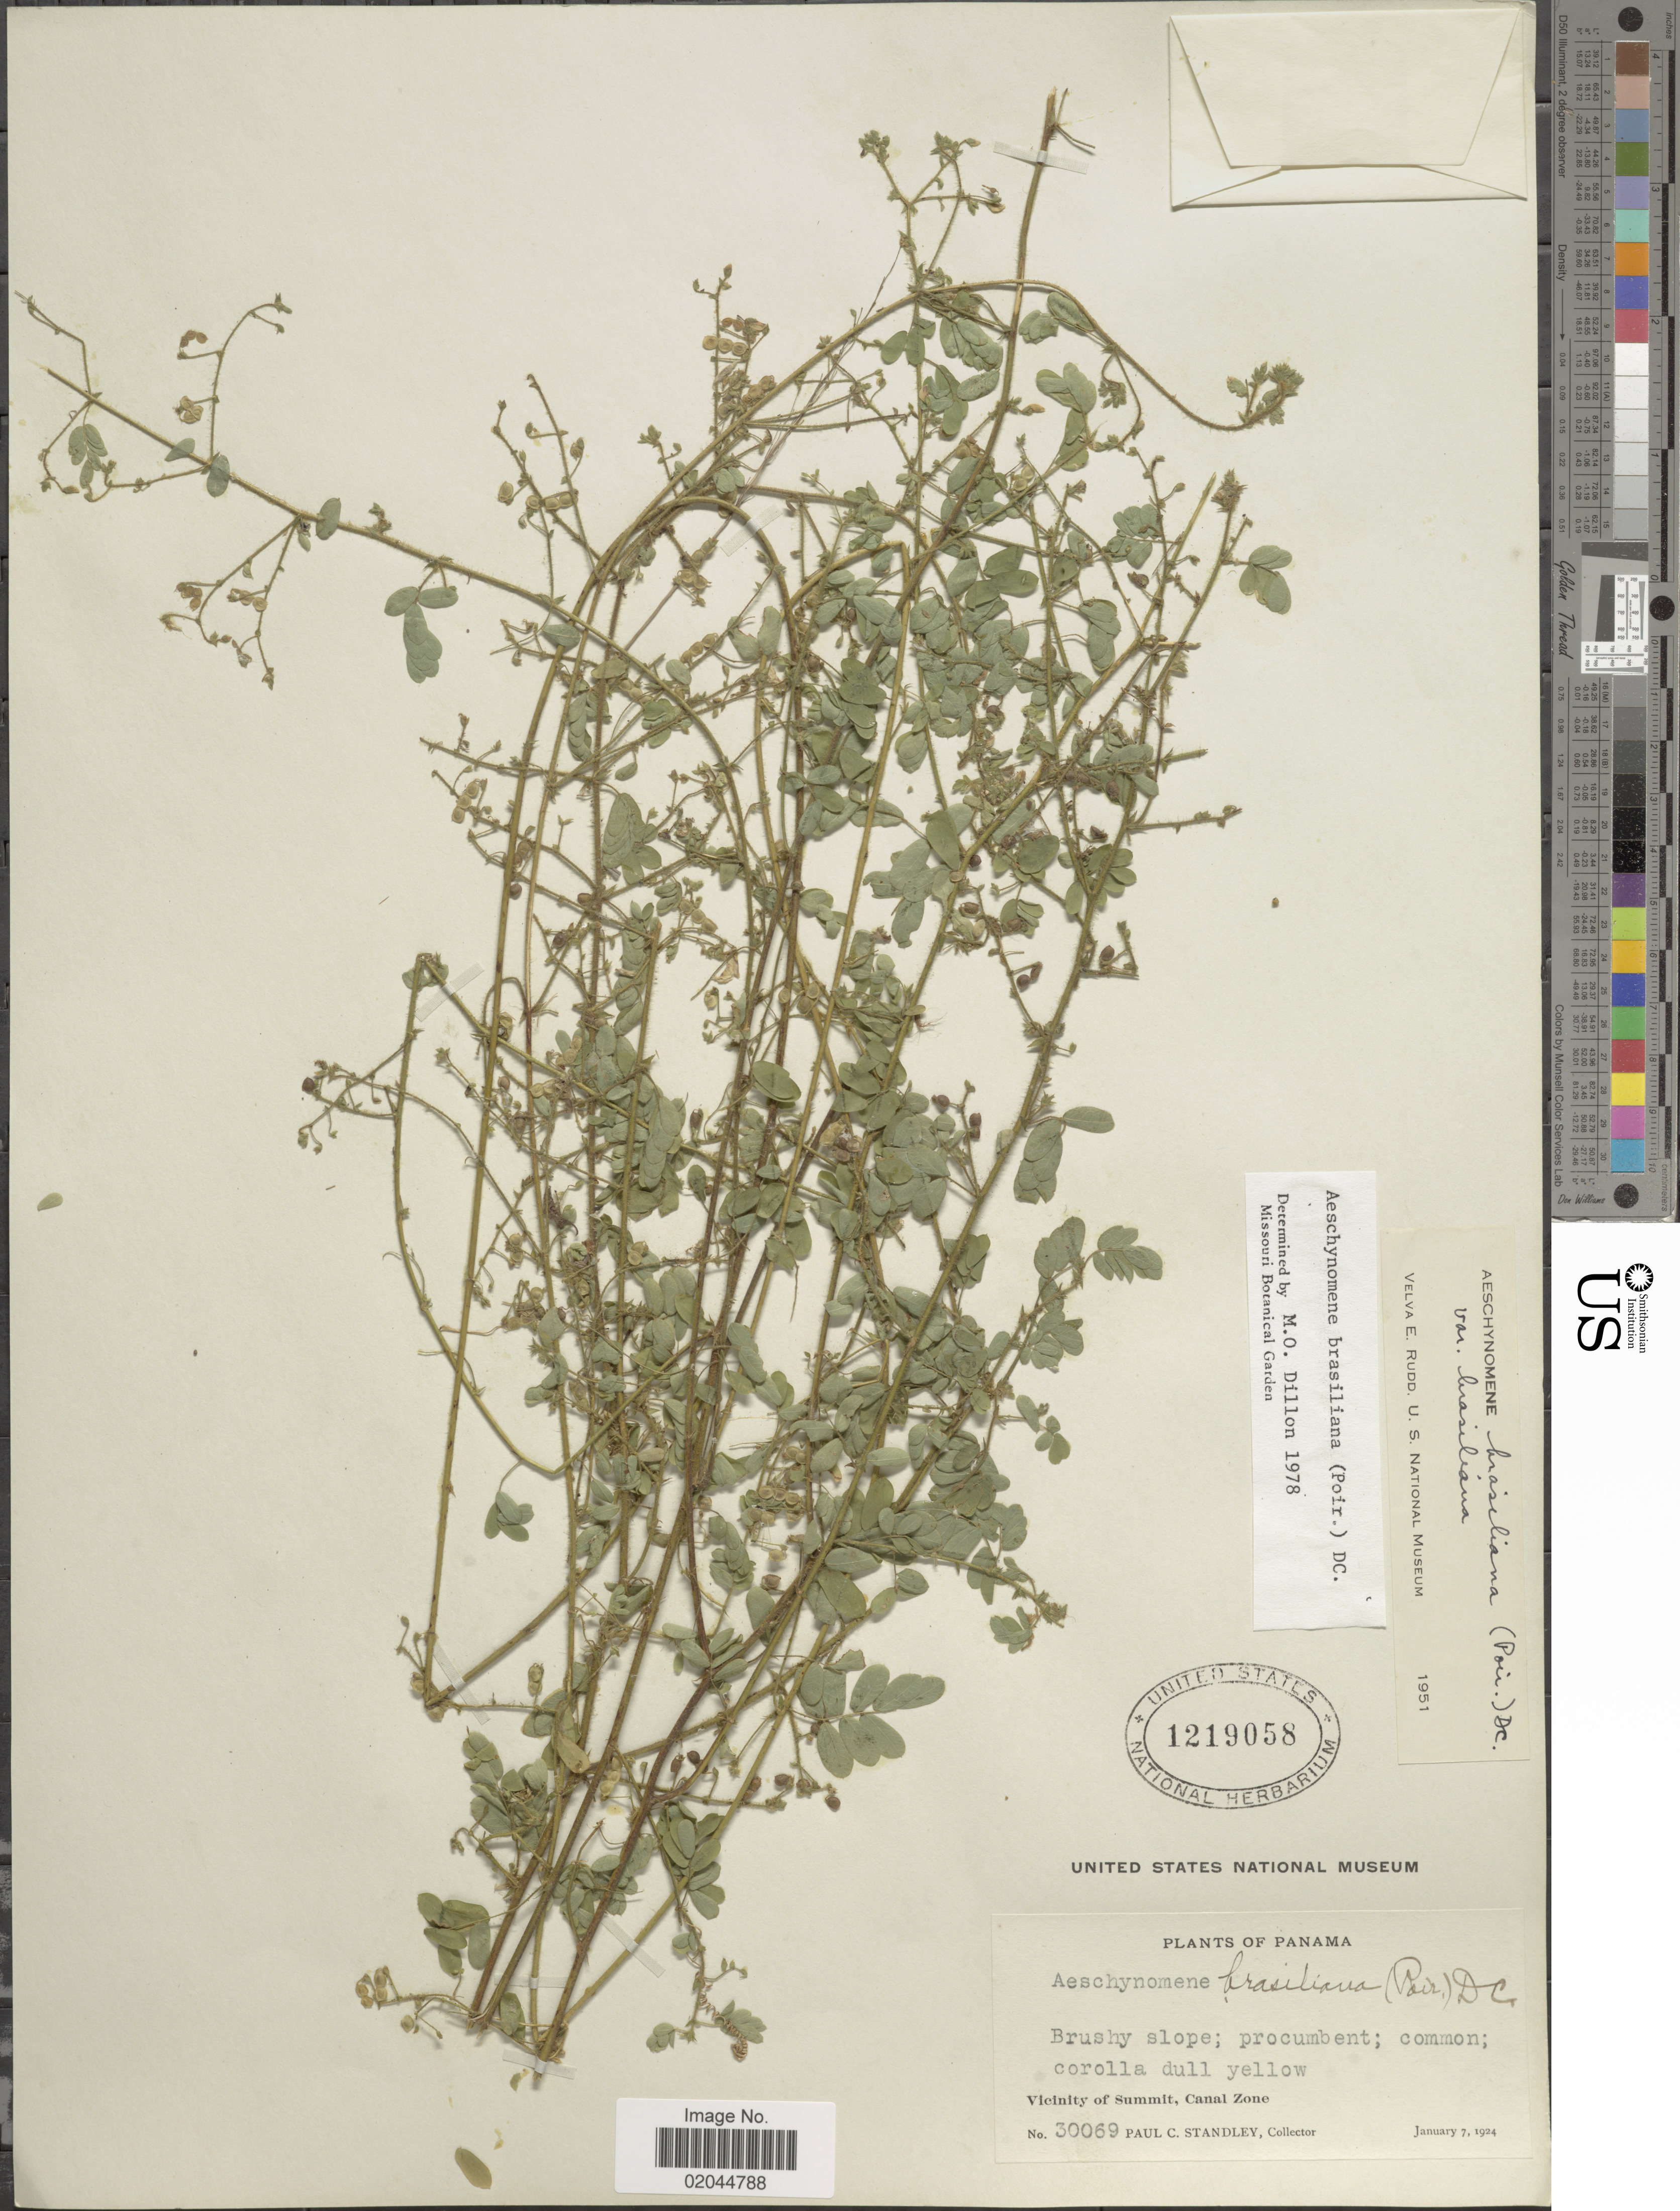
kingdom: Plantae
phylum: Tracheophyta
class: Magnoliopsida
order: Fabales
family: Fabaceae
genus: Aeschynomene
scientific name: Aeschynomene brasiliana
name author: (Poir.) DC.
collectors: P. C. Standley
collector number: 30069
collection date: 1924-01-07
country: Panama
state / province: Colón / Panamá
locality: Vicinity of Summit, Canal Zone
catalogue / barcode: US 1219058